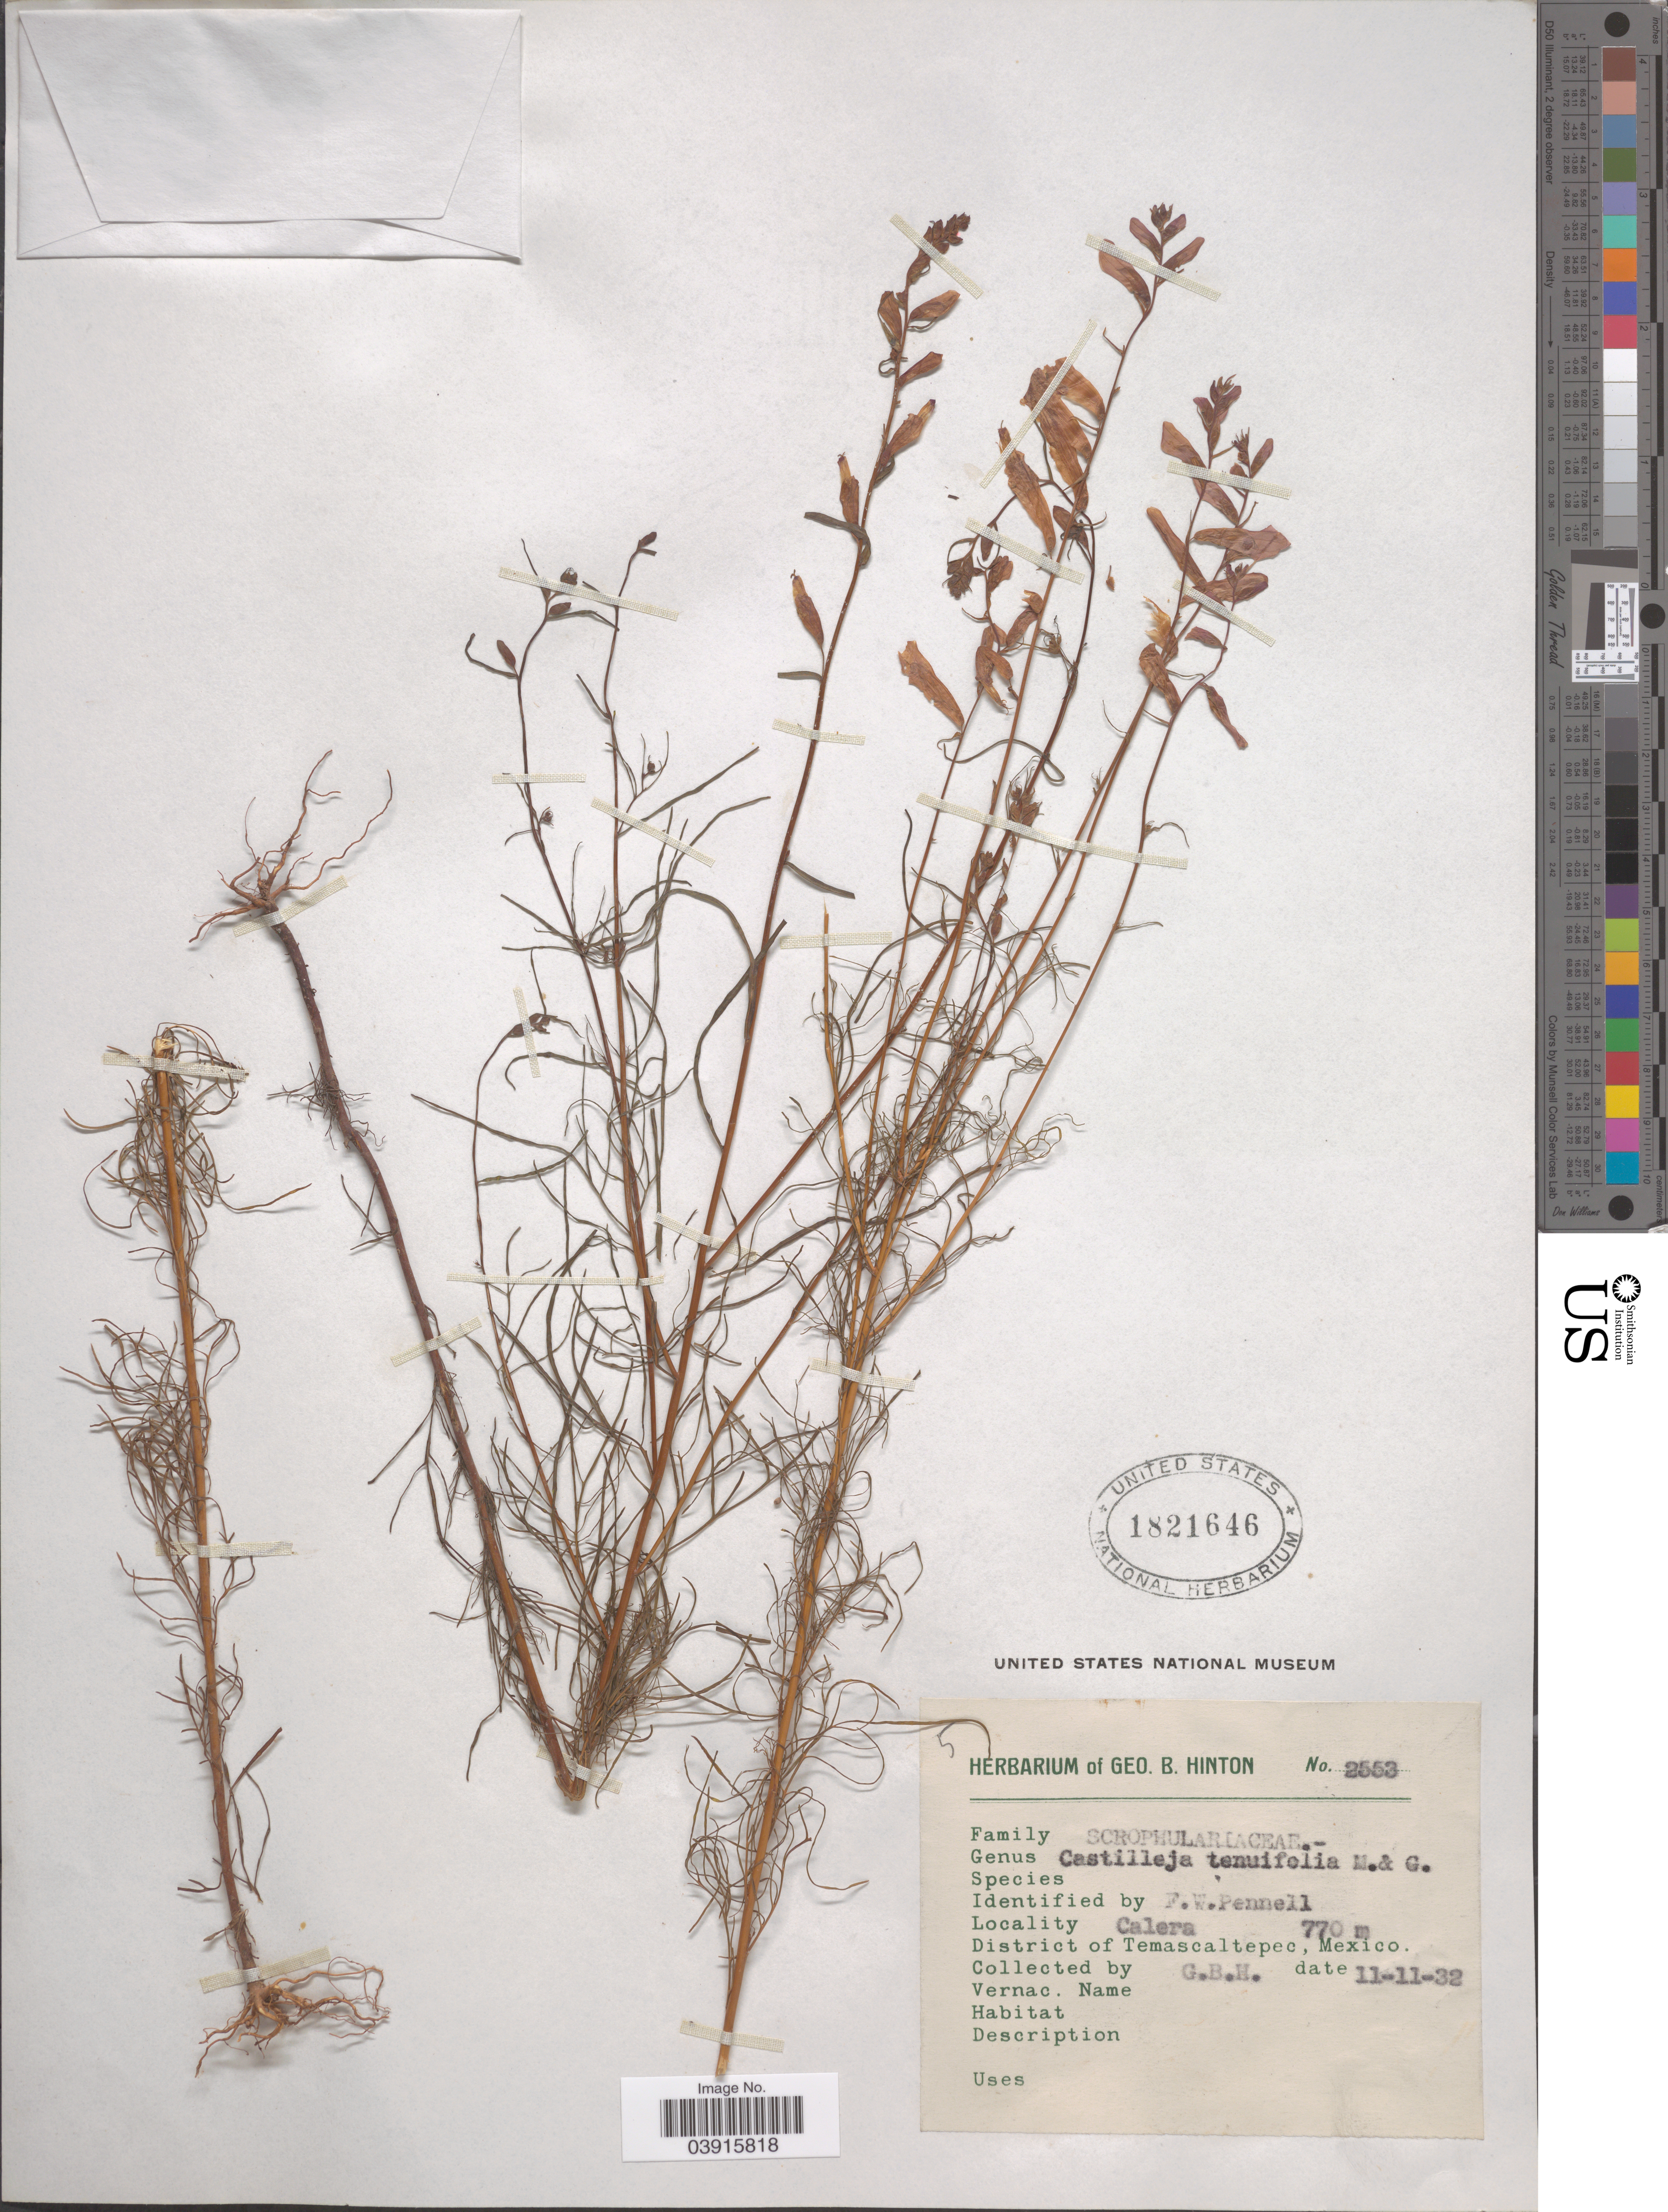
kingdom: Plantae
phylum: Tracheophyta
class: Magnoliopsida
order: Lamiales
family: Orobanchaceae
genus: Castilleja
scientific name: Castilleja tenuiflora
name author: Benth.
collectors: G. B. Hinton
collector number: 2553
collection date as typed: Transcribed d/m/y: 11/11/32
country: Mexico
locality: Calera. District of Temascaltepec.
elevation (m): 770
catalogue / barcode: US 1821646